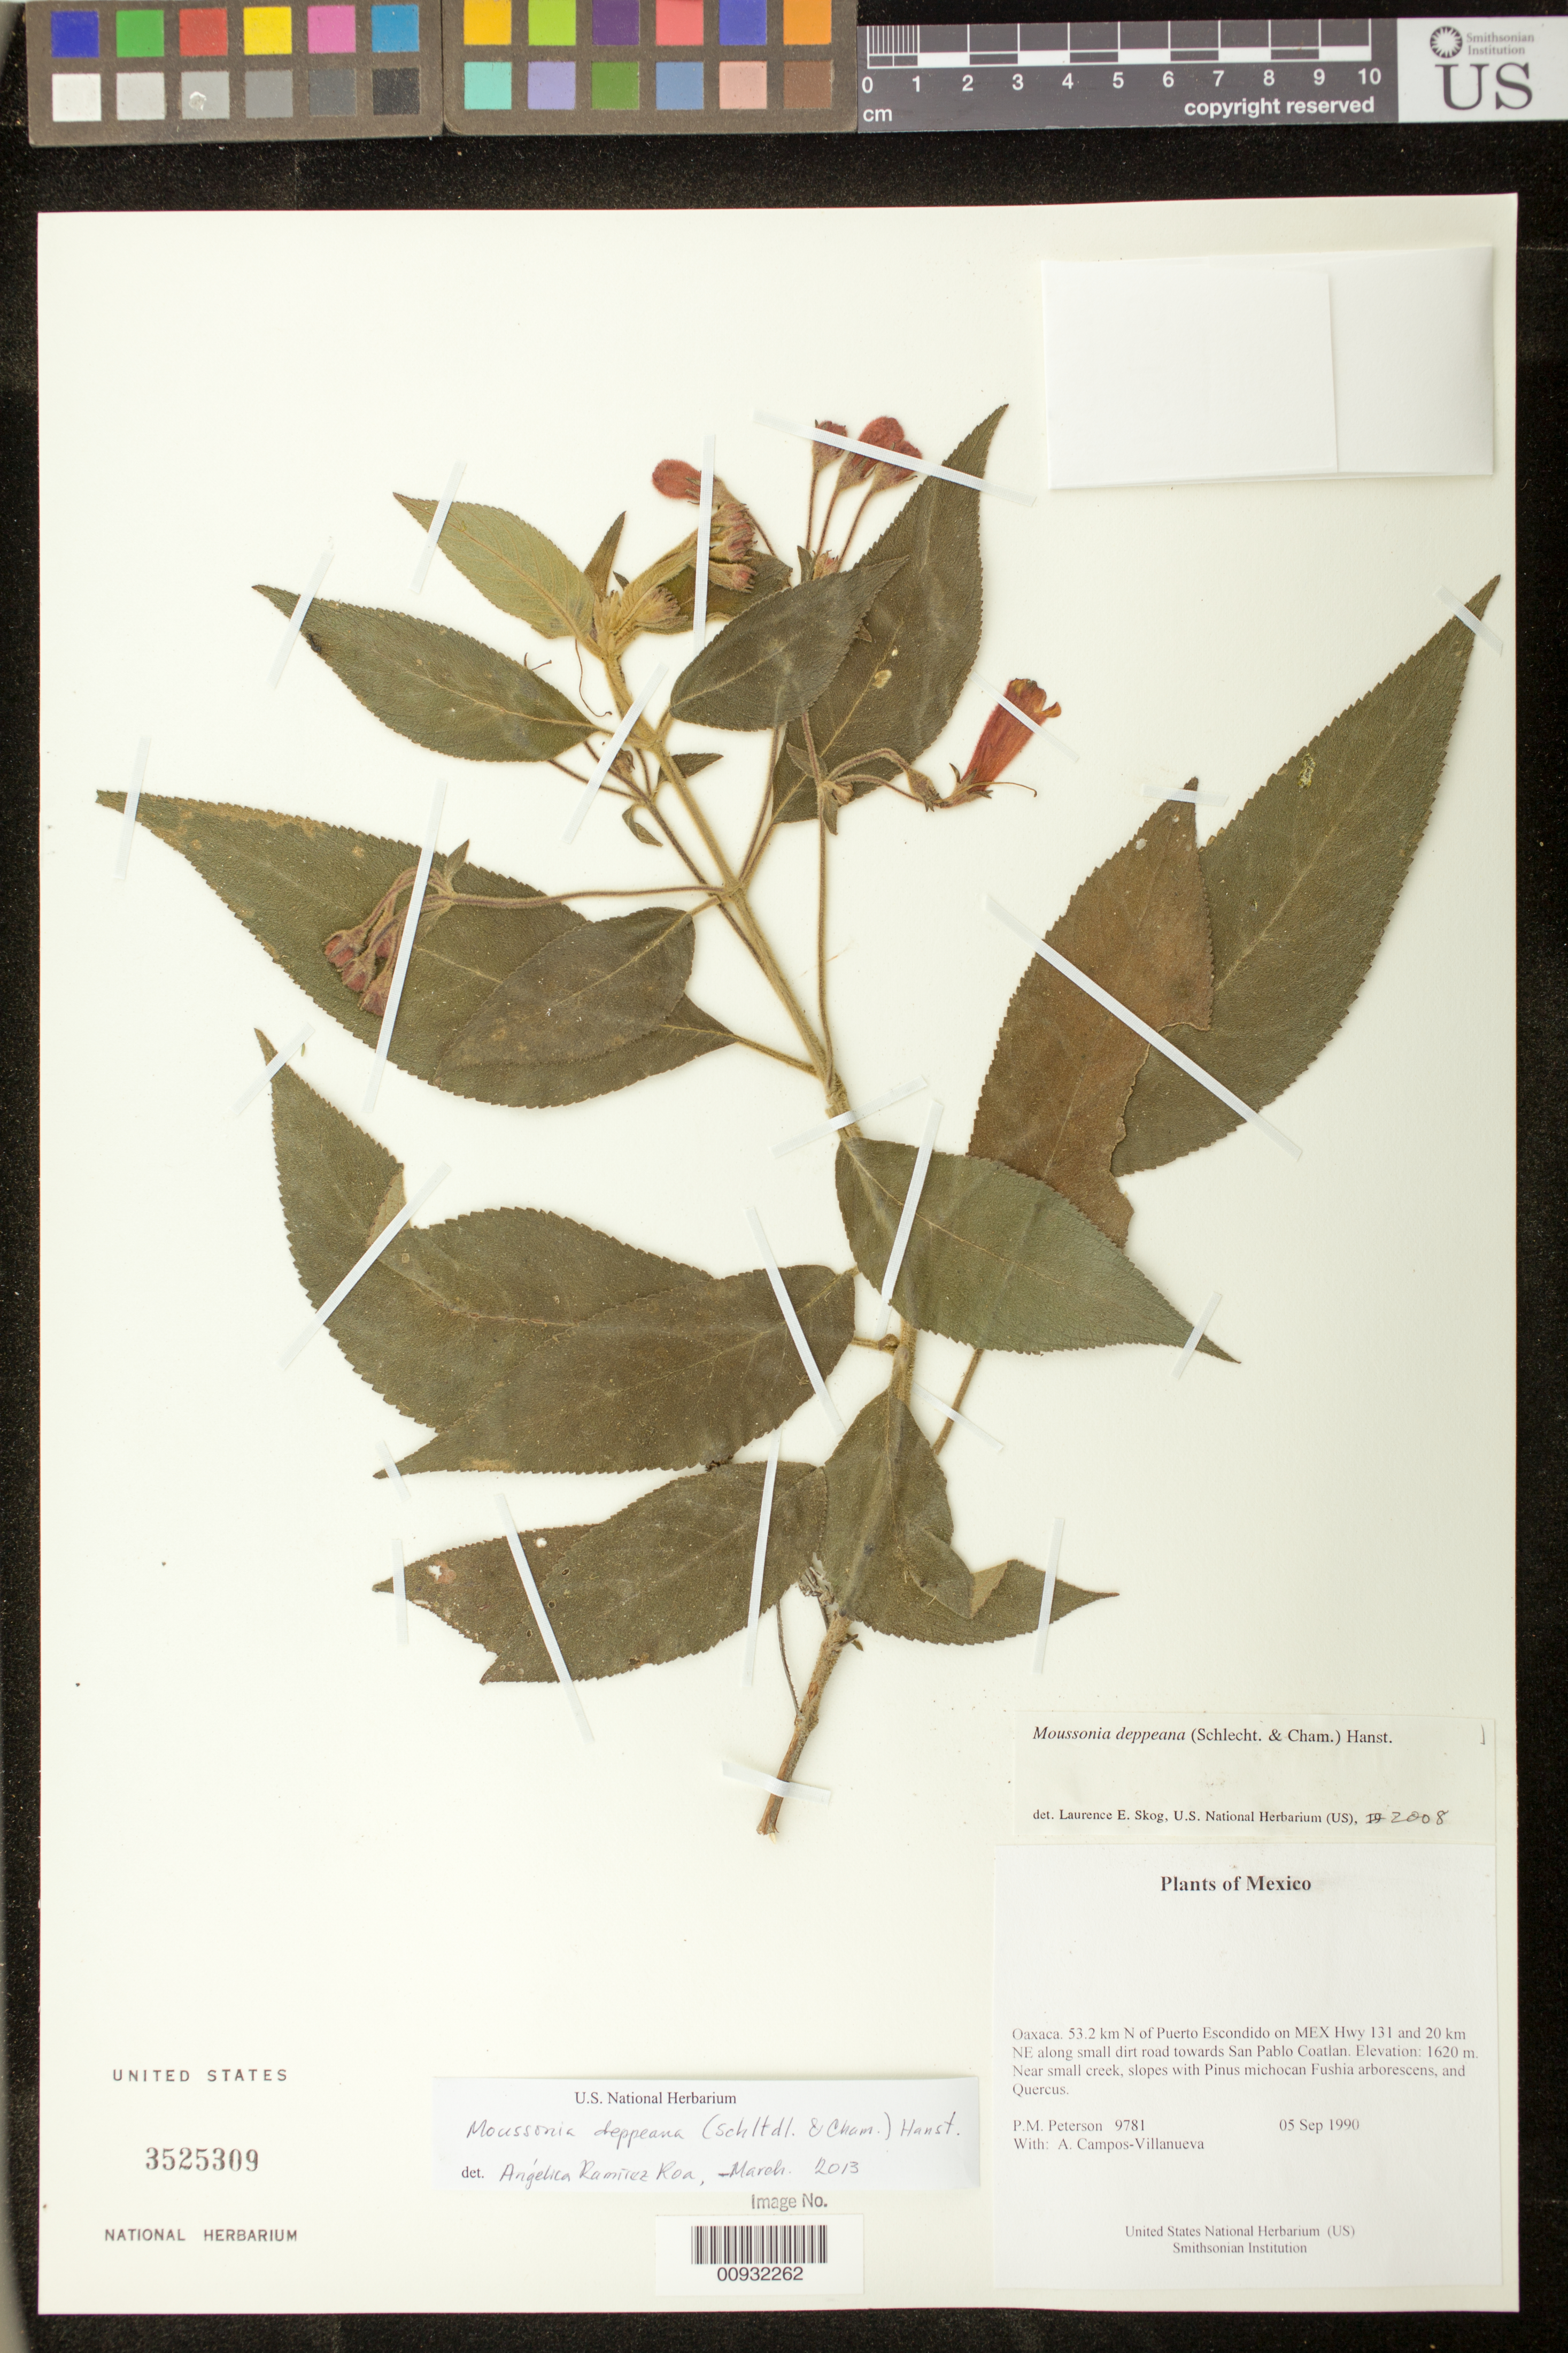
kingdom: Plantae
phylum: Tracheophyta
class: Magnoliopsida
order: Lamiales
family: Gesneriaceae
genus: Moussonia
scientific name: Moussonia deppeana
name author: (Schltdl. & Cham.) Klotzsch ex Hanst.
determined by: Ramírez-Roa, A.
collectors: P. M. Peterson & A. Campos-Villanueva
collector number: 09781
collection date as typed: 05 Sep 1990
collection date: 1990-09-05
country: Mexico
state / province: Oaxaca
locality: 53.2 km N of Puerto Escondido on MEX Hwy 131 and 20 km NE along small dirt road towards San Pablo Coatlan.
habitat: Near small creek, slopes with Pinus michocan Fushia arborescens, and Quercus.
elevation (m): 1620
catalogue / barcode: US 3525309